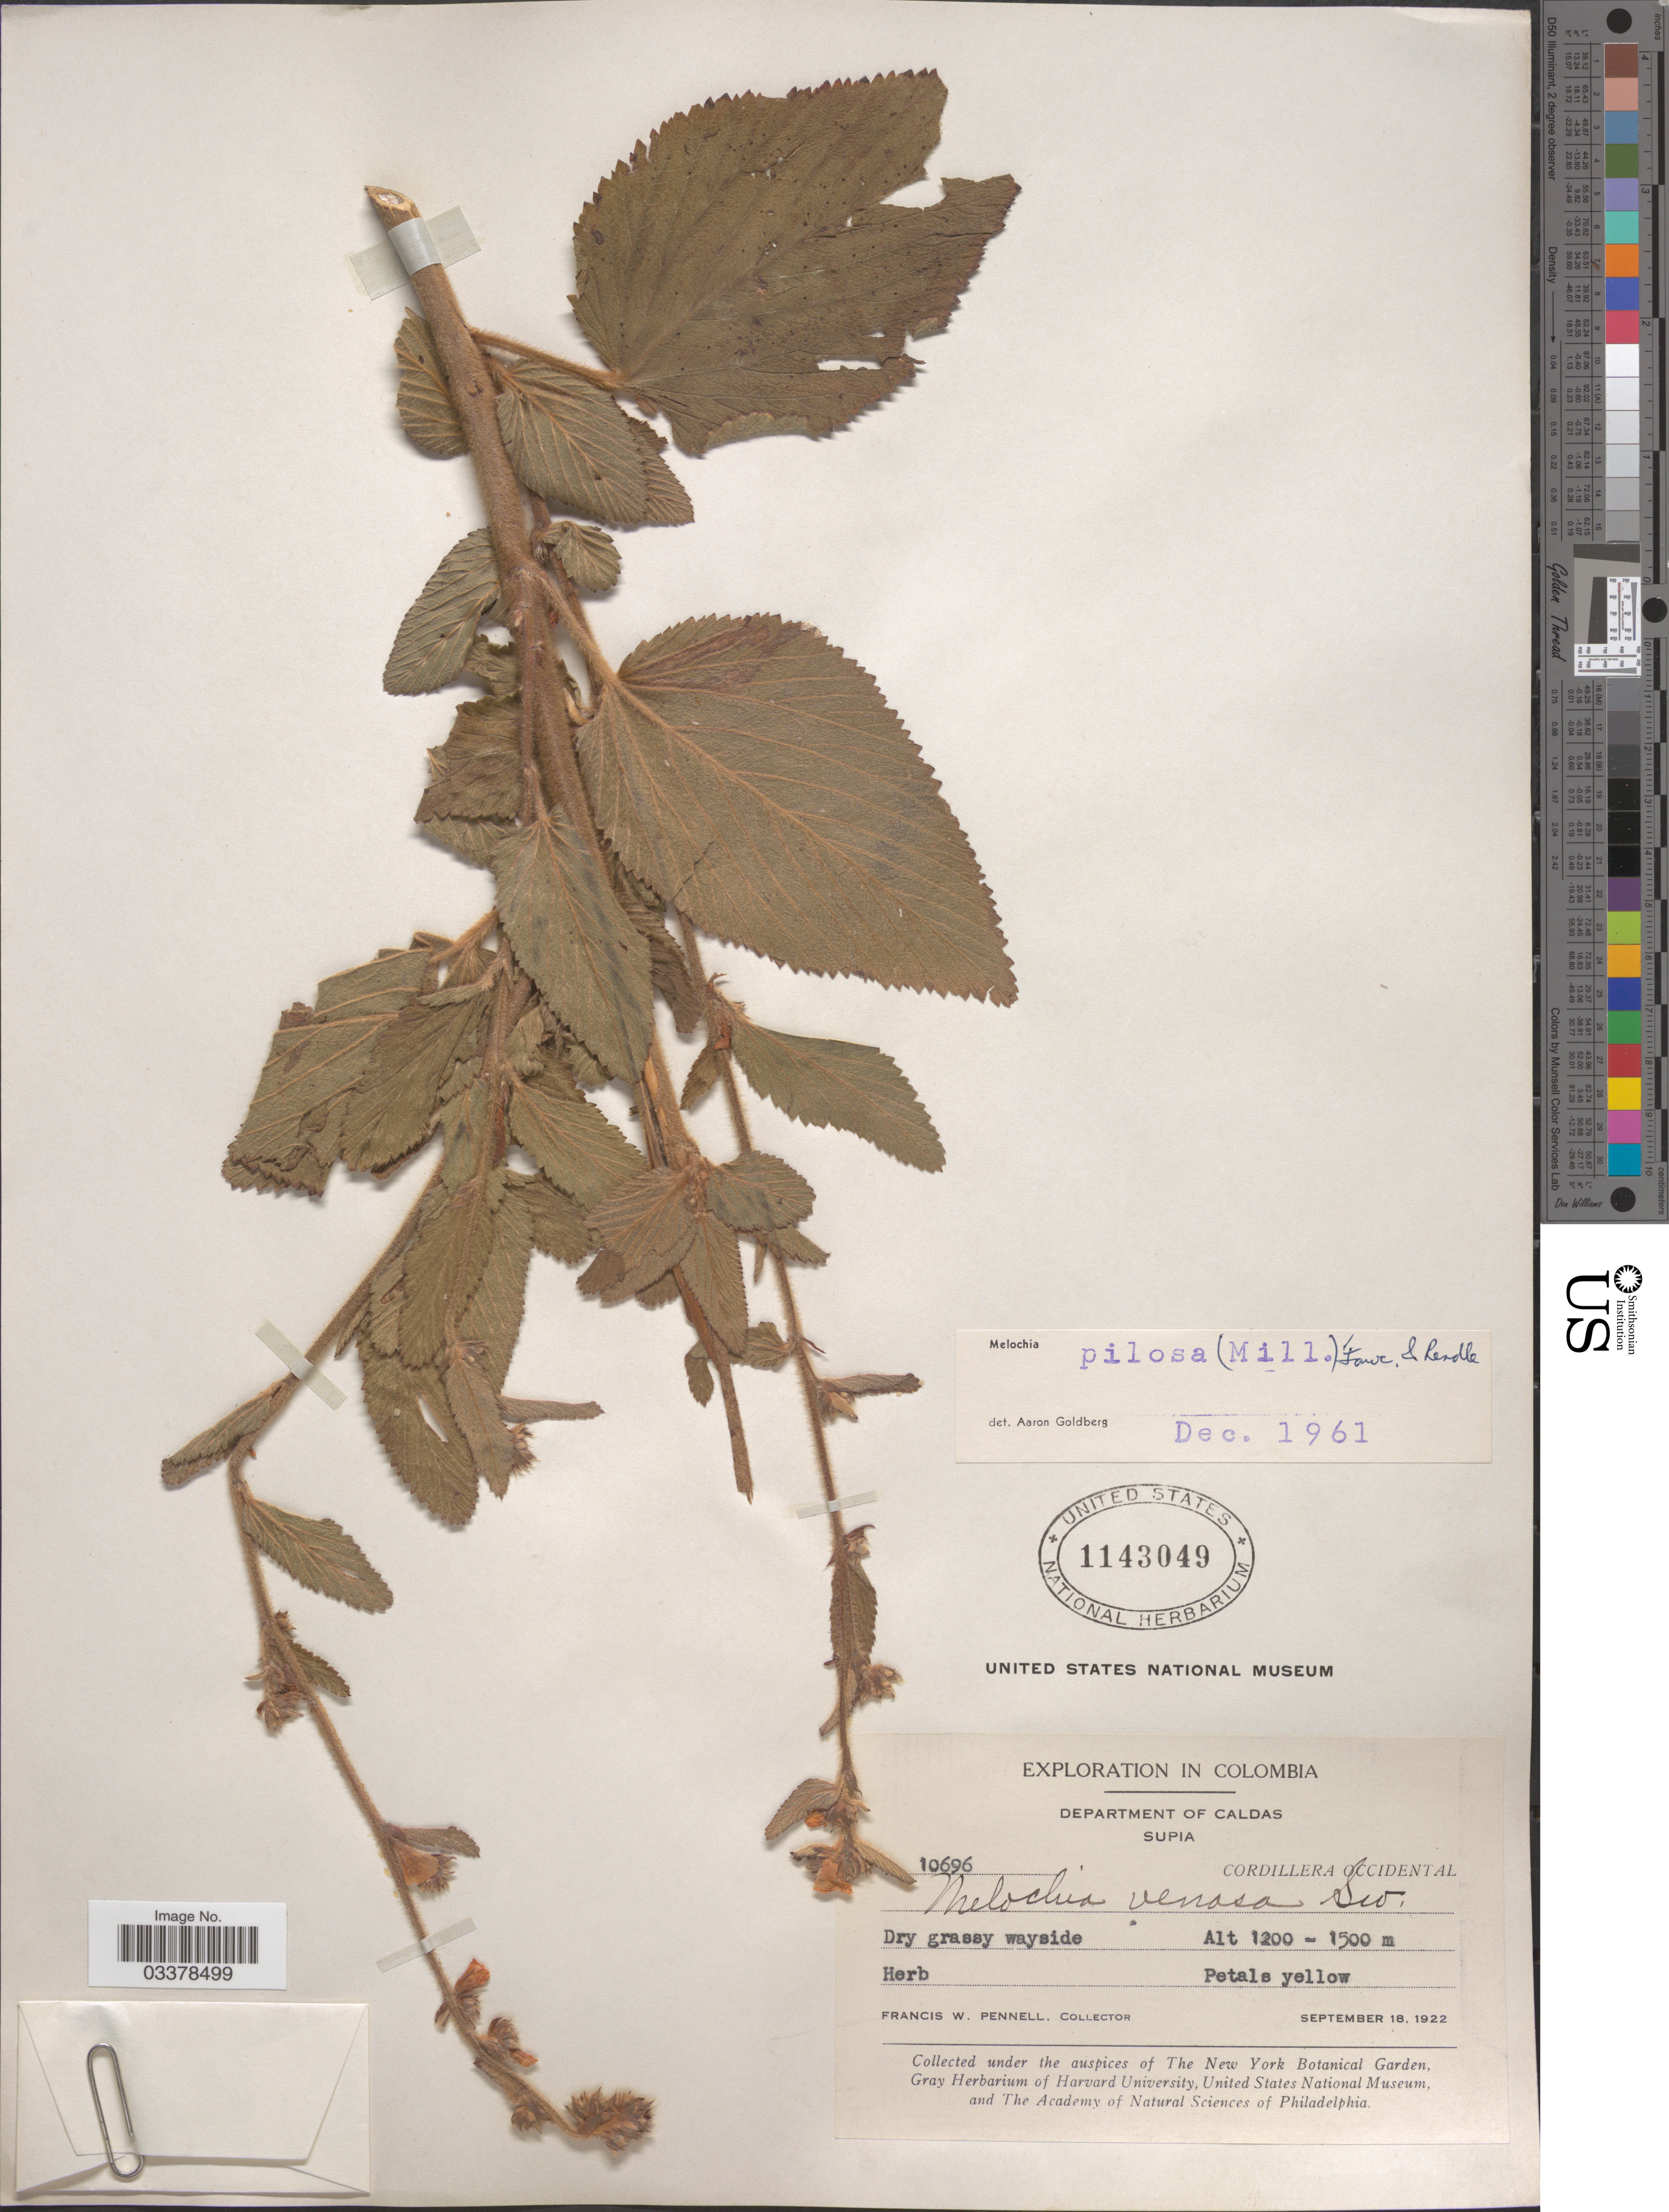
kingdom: Plantae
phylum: Tracheophyta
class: Magnoliopsida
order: Malvales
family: Malvaceae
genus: Melochia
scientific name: Melochia pilosa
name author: (Mill.) Fawc. & Rendle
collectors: F. W. Pennell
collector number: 10696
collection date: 1922-09-18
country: Colombia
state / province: Caldas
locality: Department of Caldas. Supia. Cordillera Occidental.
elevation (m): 1200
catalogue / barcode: US 1143049